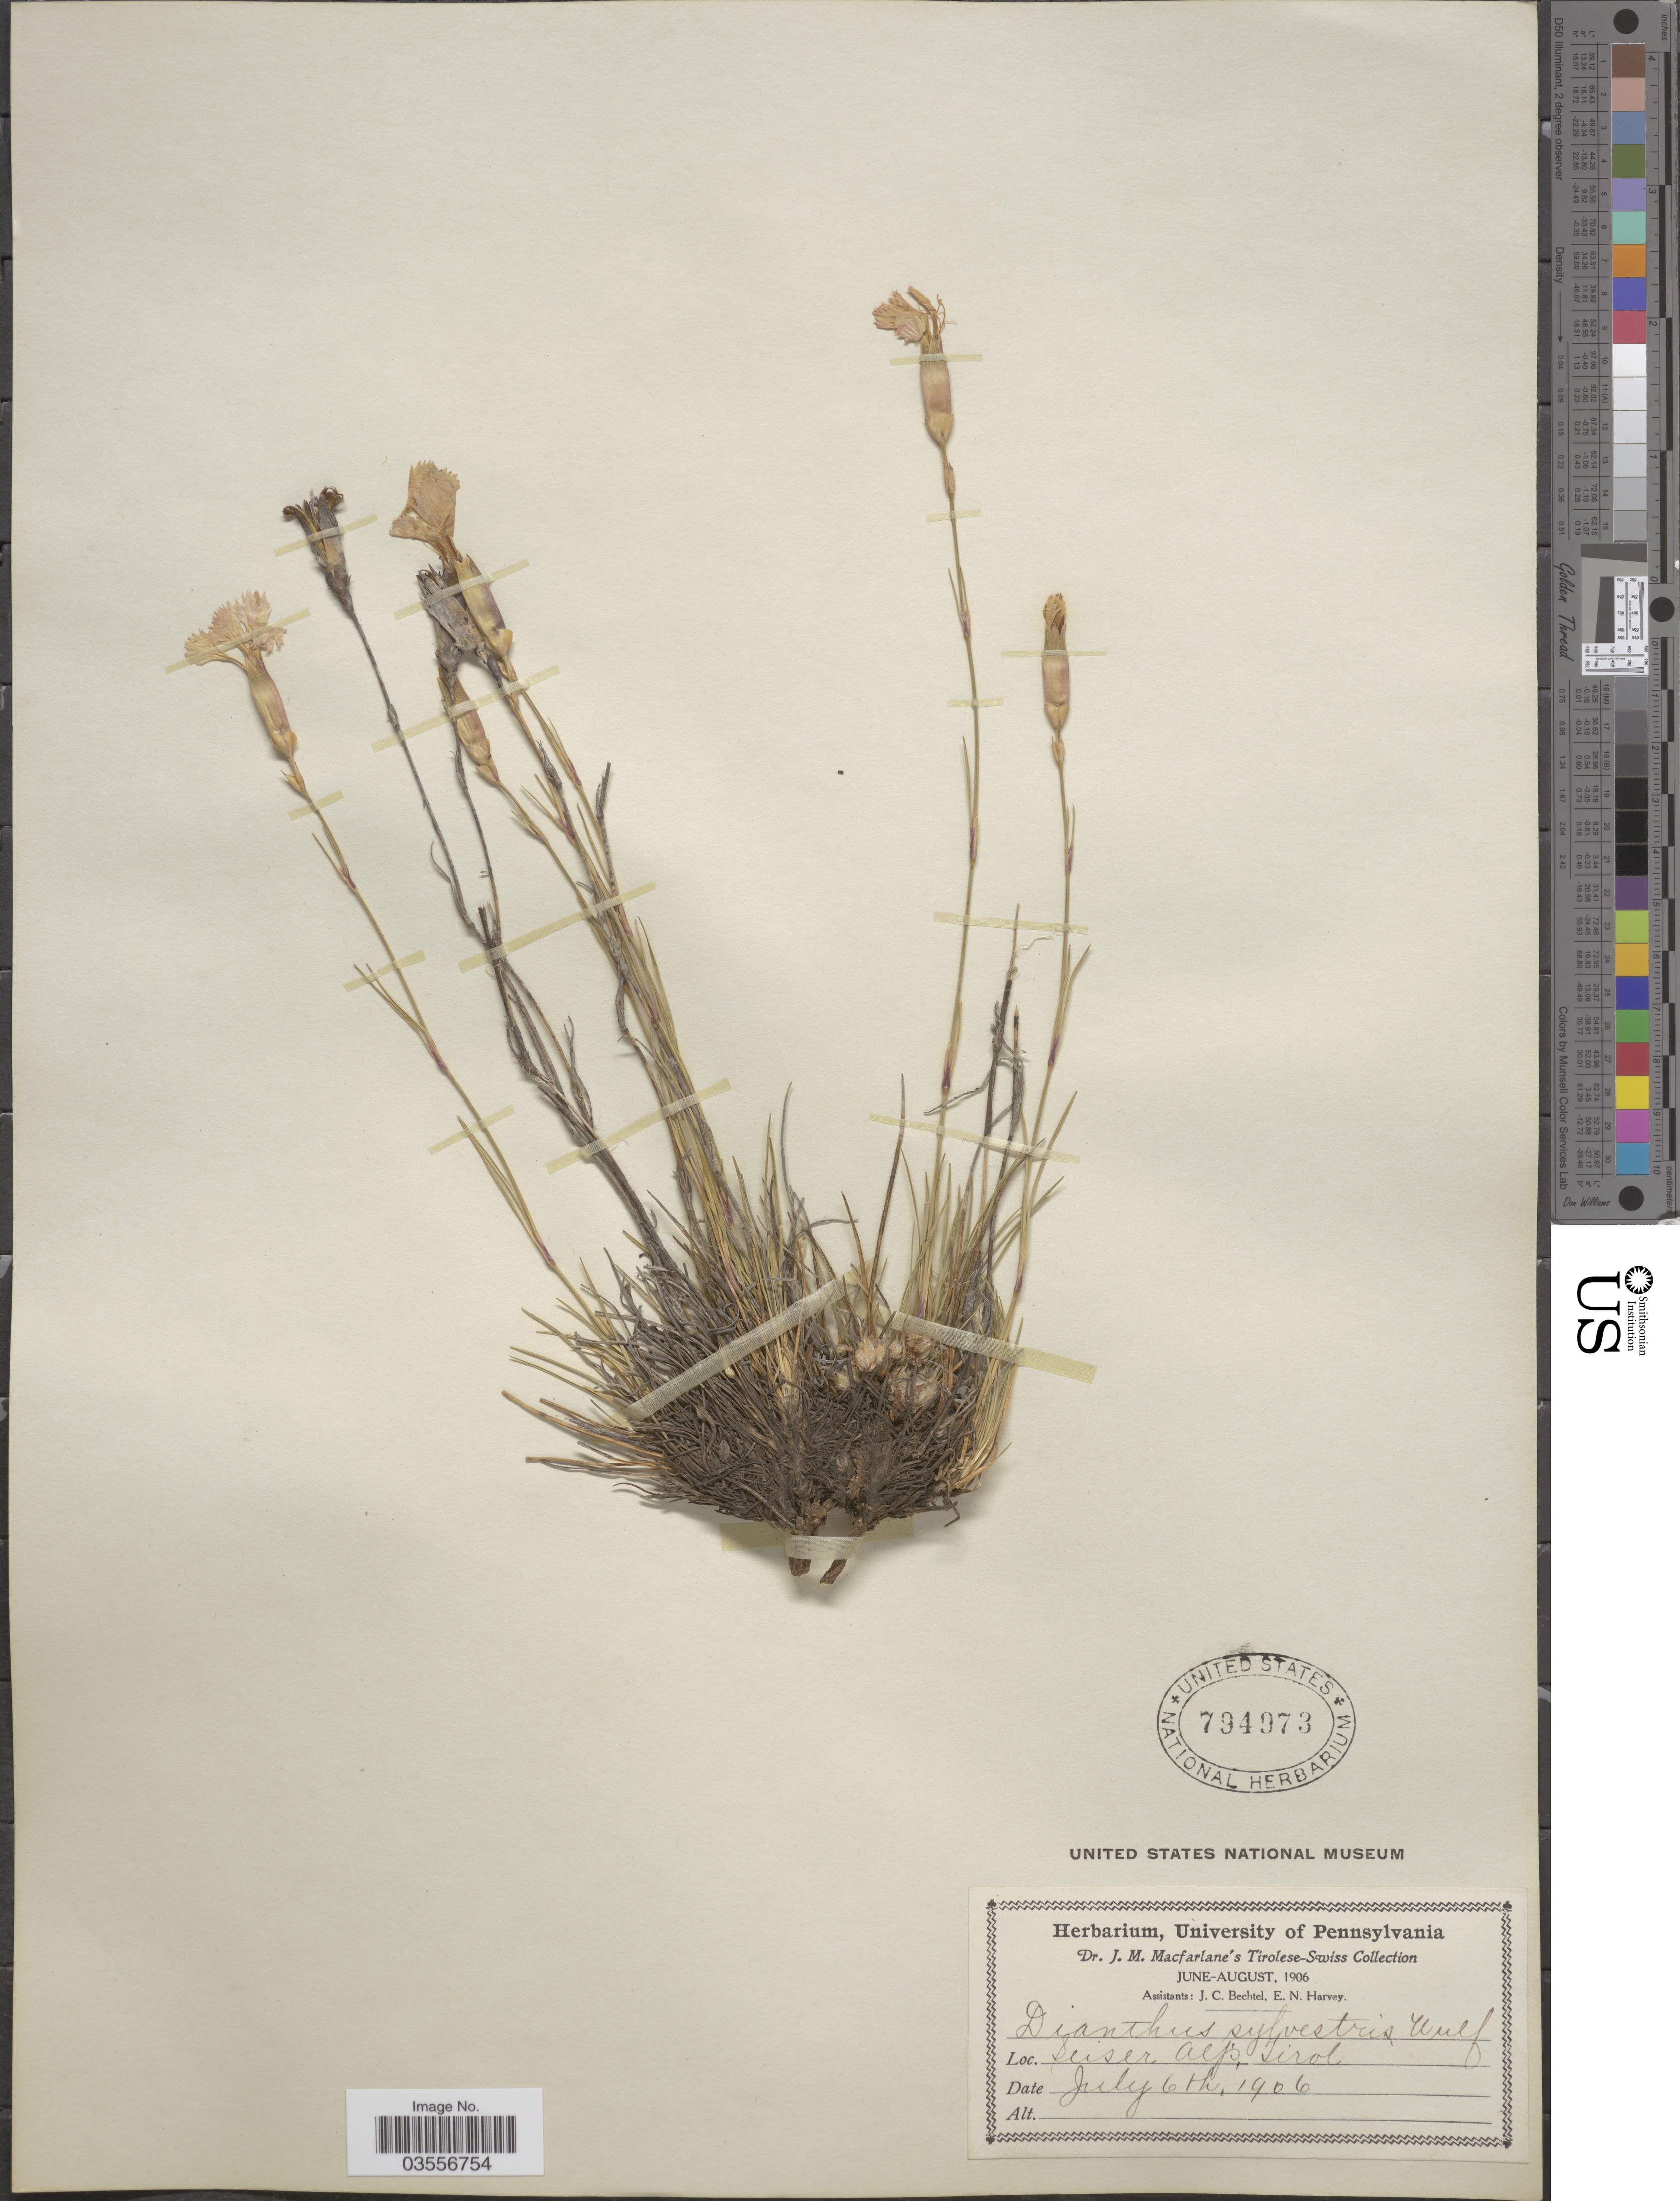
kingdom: Plantae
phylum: Tracheophyta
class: Magnoliopsida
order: Caryophyllales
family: Caryophyllaceae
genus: Dianthus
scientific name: Dianthus sylvestris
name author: Wulfen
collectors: J. Macfarlane, J. Bechtel & E. Harvey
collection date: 1906-07-06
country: Italy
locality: Seiser Alp, Tirol.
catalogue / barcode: US 794973